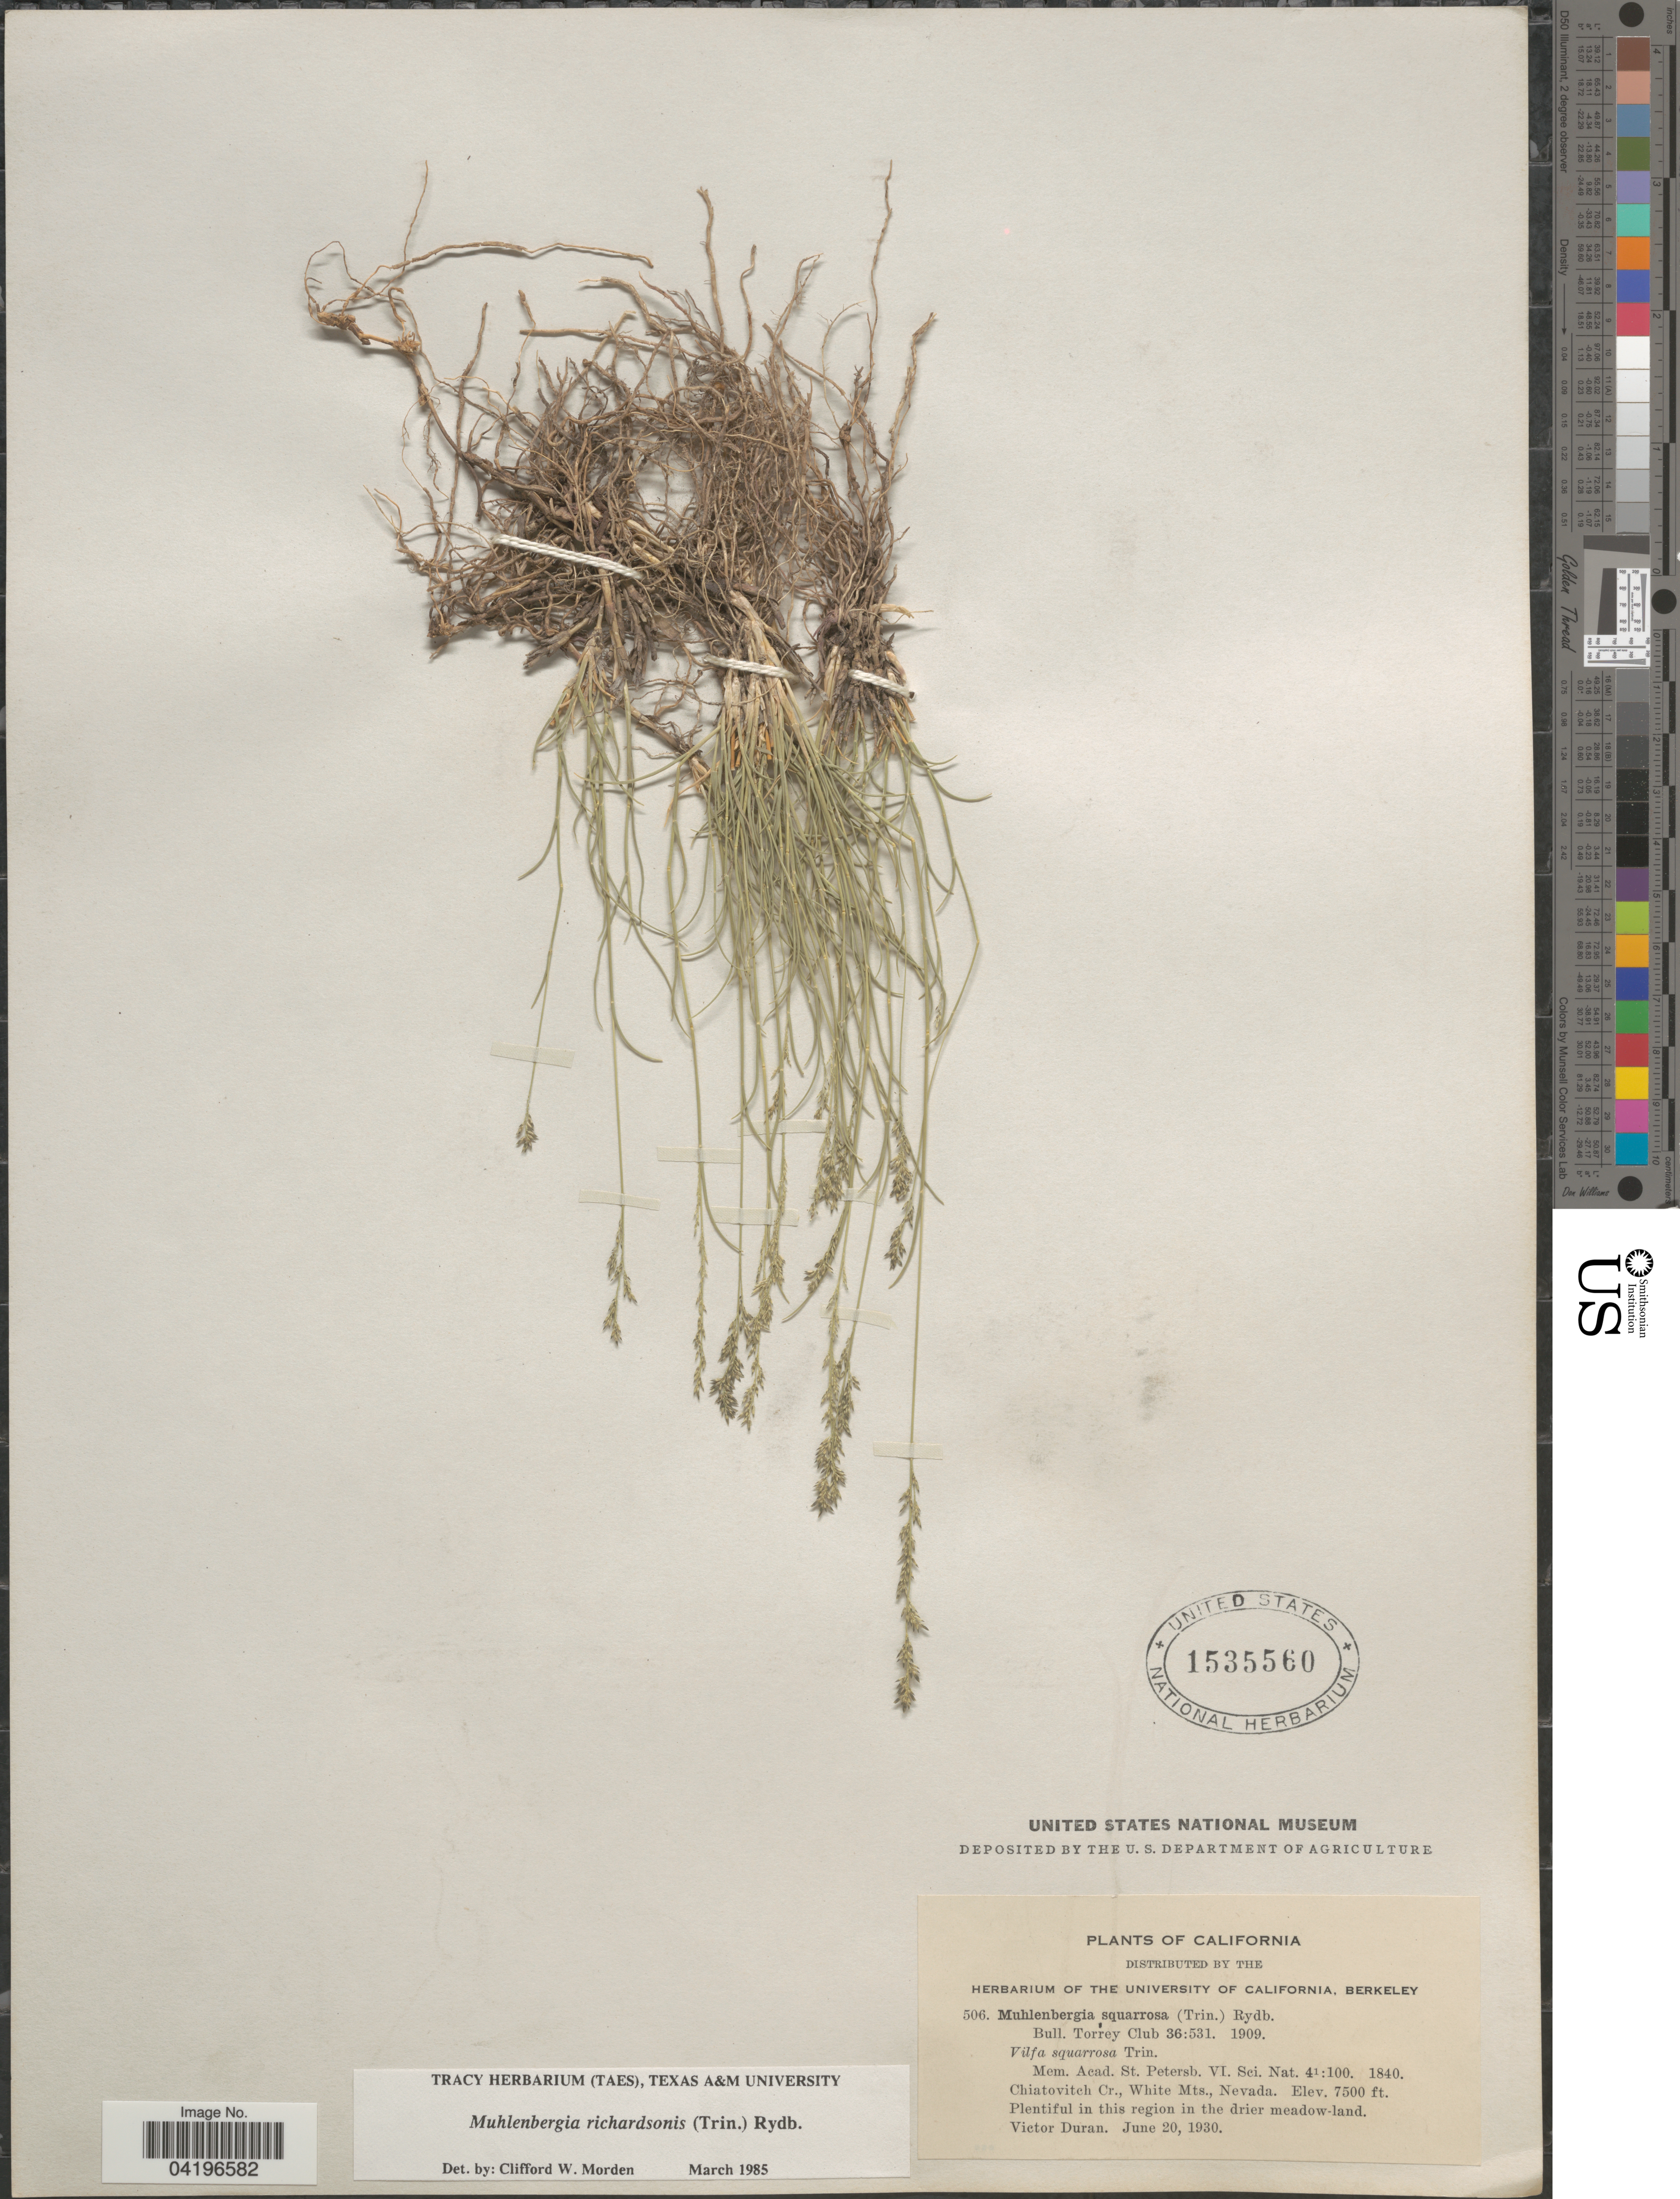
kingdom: Plantae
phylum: Tracheophyta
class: Liliopsida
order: Poales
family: Poaceae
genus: Muhlenbergia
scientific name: Muhlenbergia richardsonis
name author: (Trin.) Rydb.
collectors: V. Duran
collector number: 506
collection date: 1930-06-20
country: United States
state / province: California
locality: Chiatovitch Cr., White Mts., Nevada.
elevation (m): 2286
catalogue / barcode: US 1535560